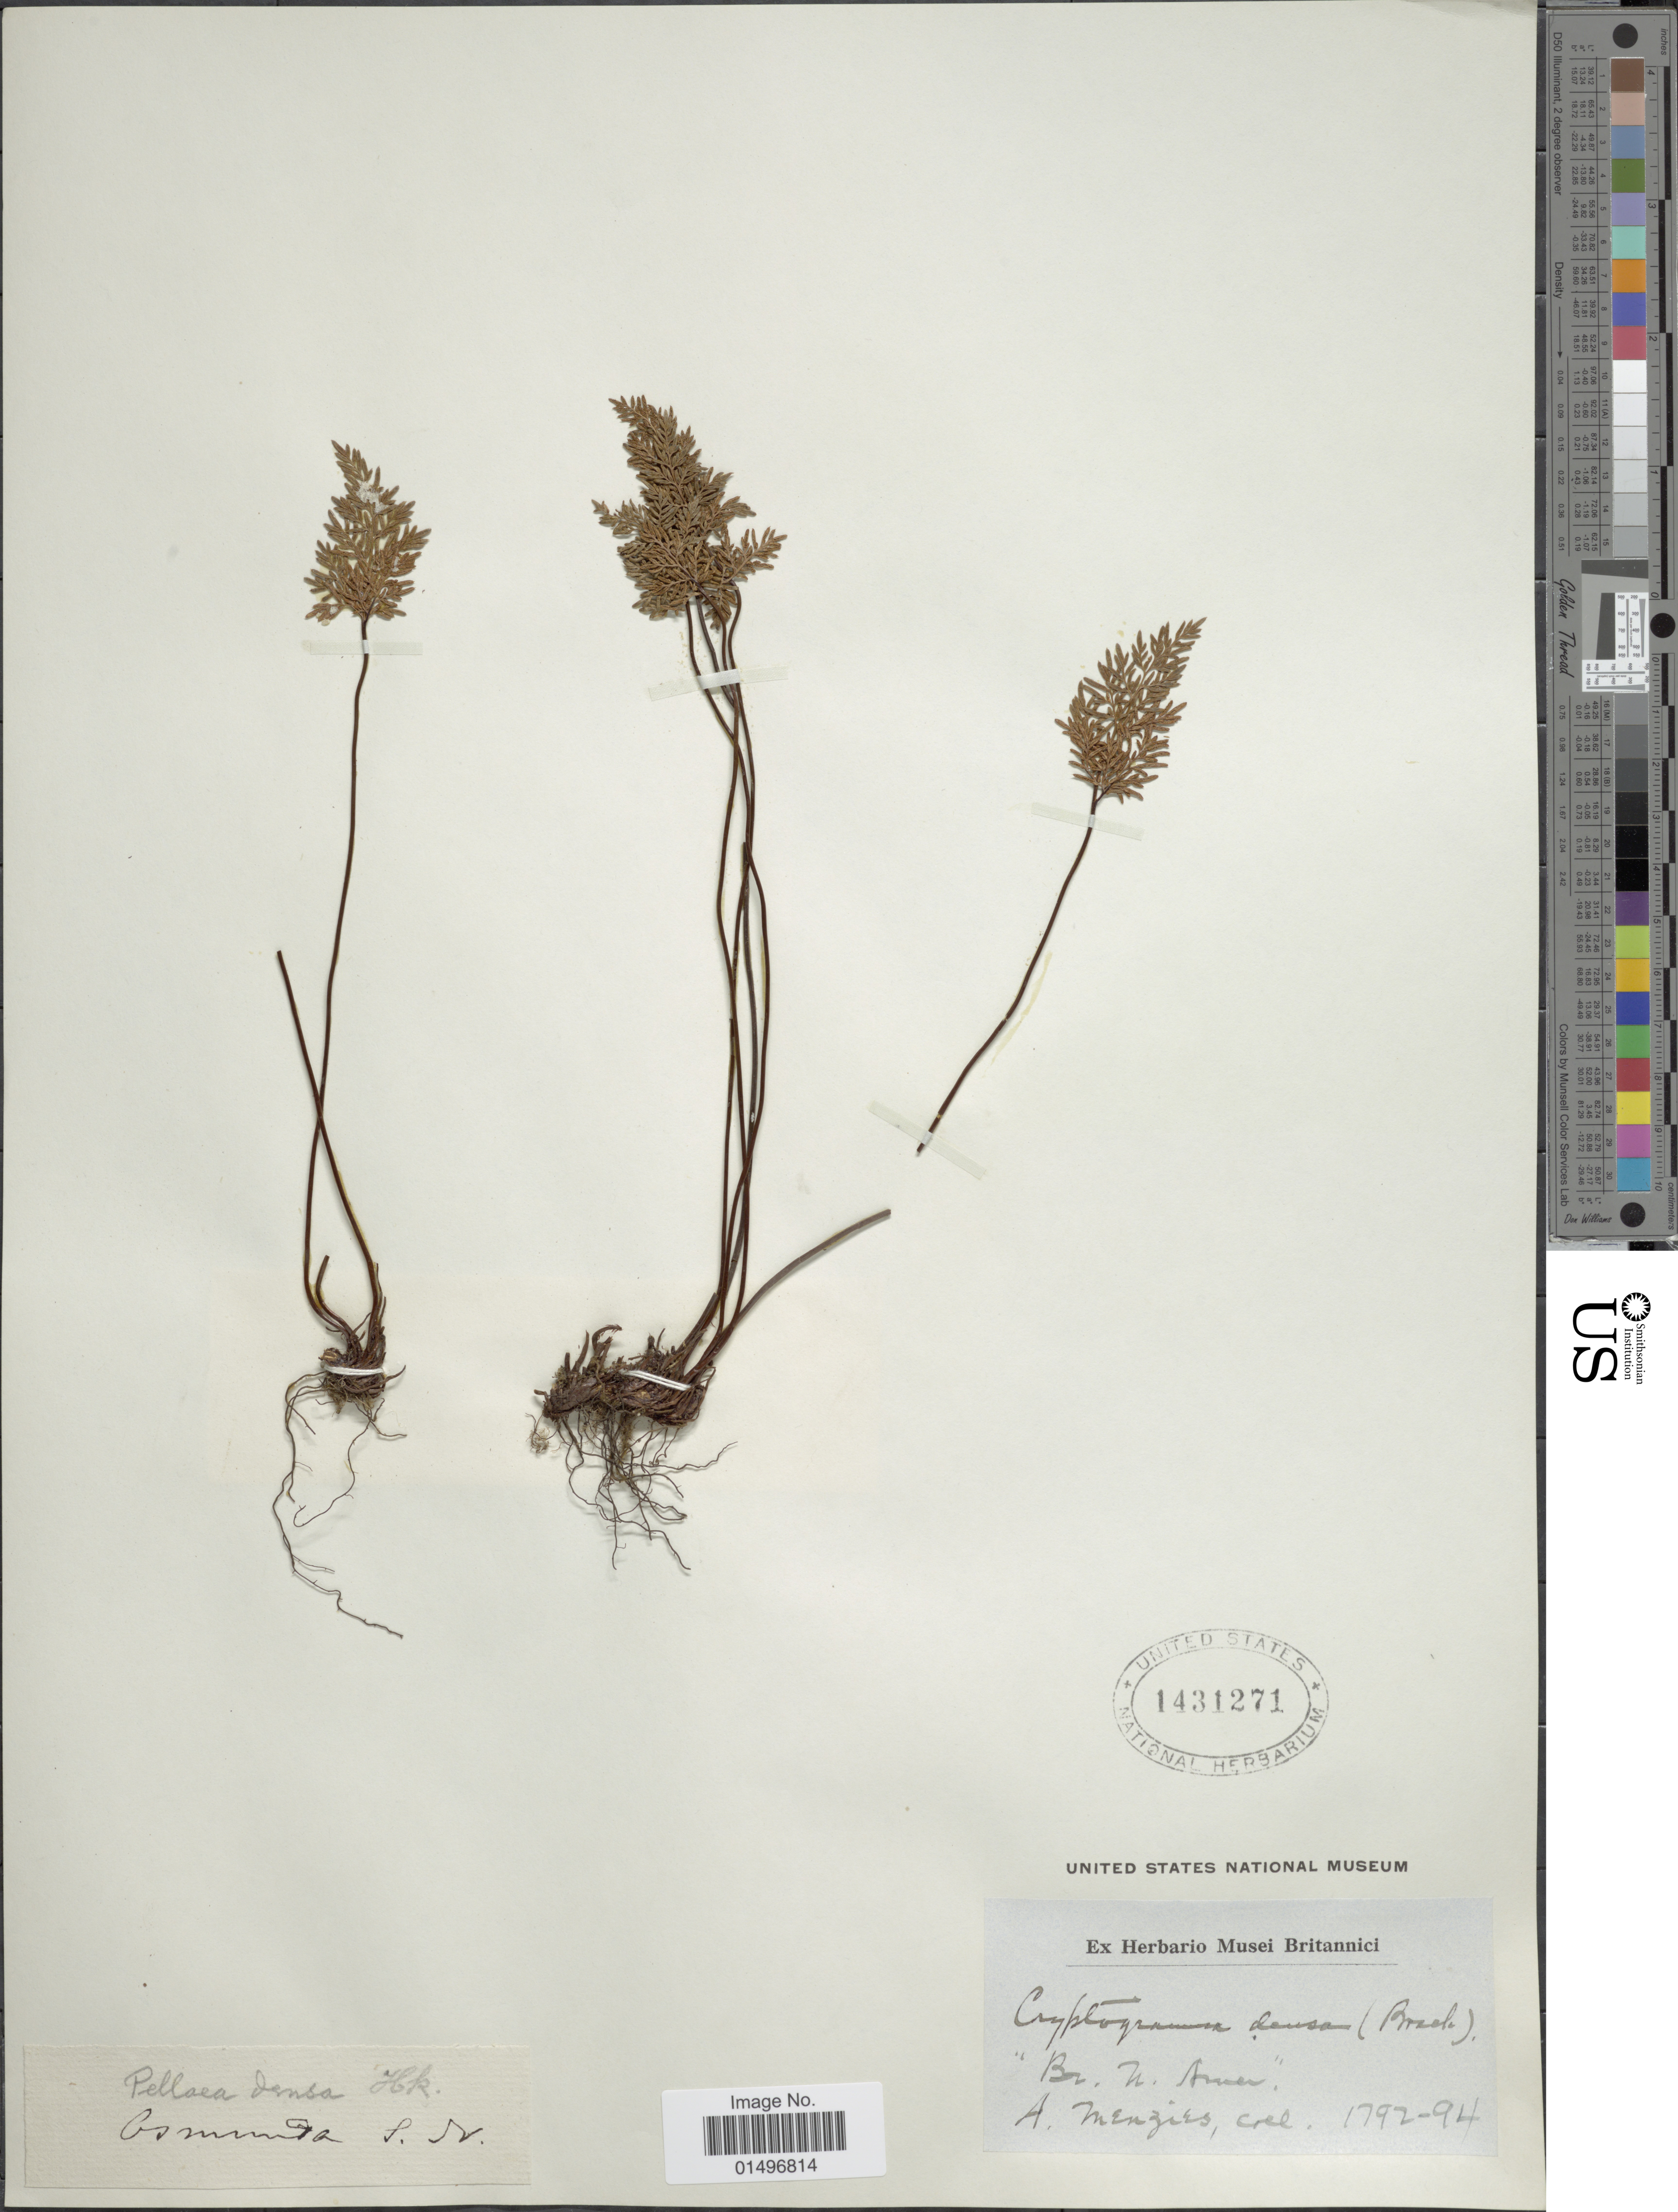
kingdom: Plantae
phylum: Tracheophyta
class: Polypodiopsida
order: Polypodiales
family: Pteridaceae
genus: Aspidotis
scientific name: Aspidotis densa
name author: (Brack.) Lellinger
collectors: A. Menzies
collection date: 1792/1794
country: Canada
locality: Br. N. Amer.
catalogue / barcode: US 1431271